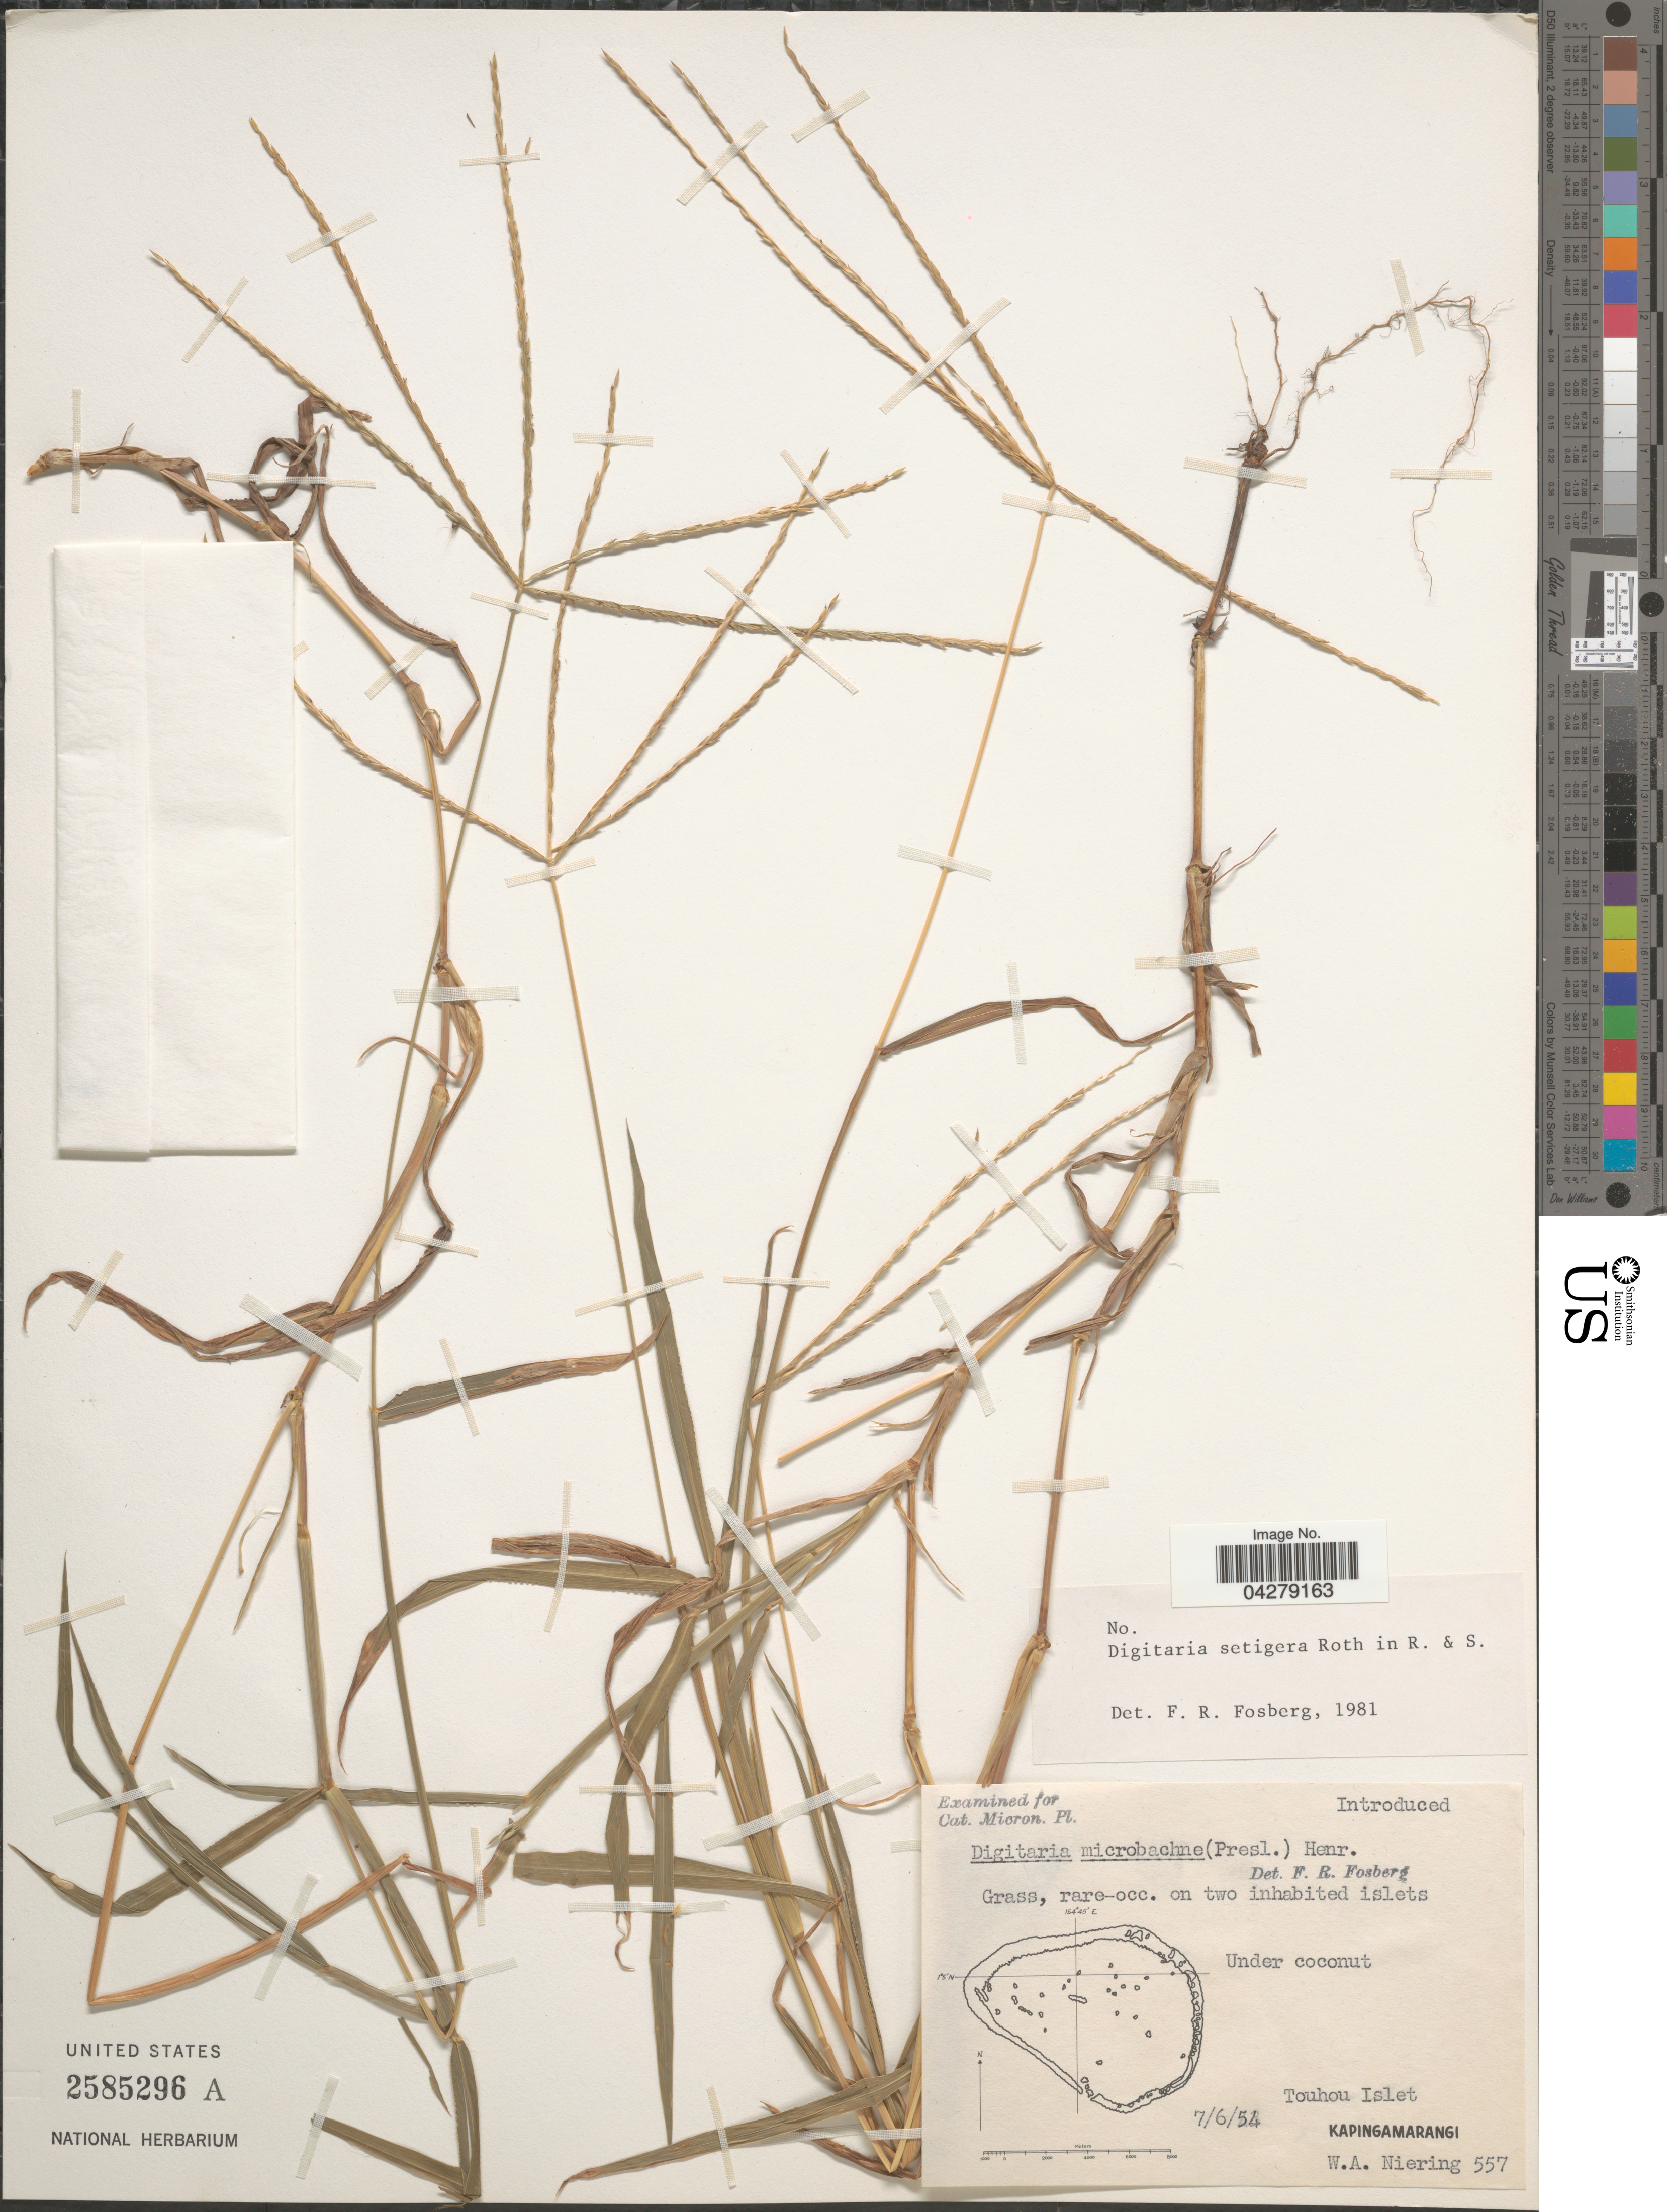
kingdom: Plantae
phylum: Tracheophyta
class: Liliopsida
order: Poales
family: Poaceae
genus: Digitaria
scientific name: Digitaria setigera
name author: Roth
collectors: W. Niering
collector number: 557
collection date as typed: Transcribed d/m/y: 7/6/54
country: Micronesia, Federated States of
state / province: Pohnpei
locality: Touhou Islet. Kapingamarangi.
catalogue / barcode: US 2585296A